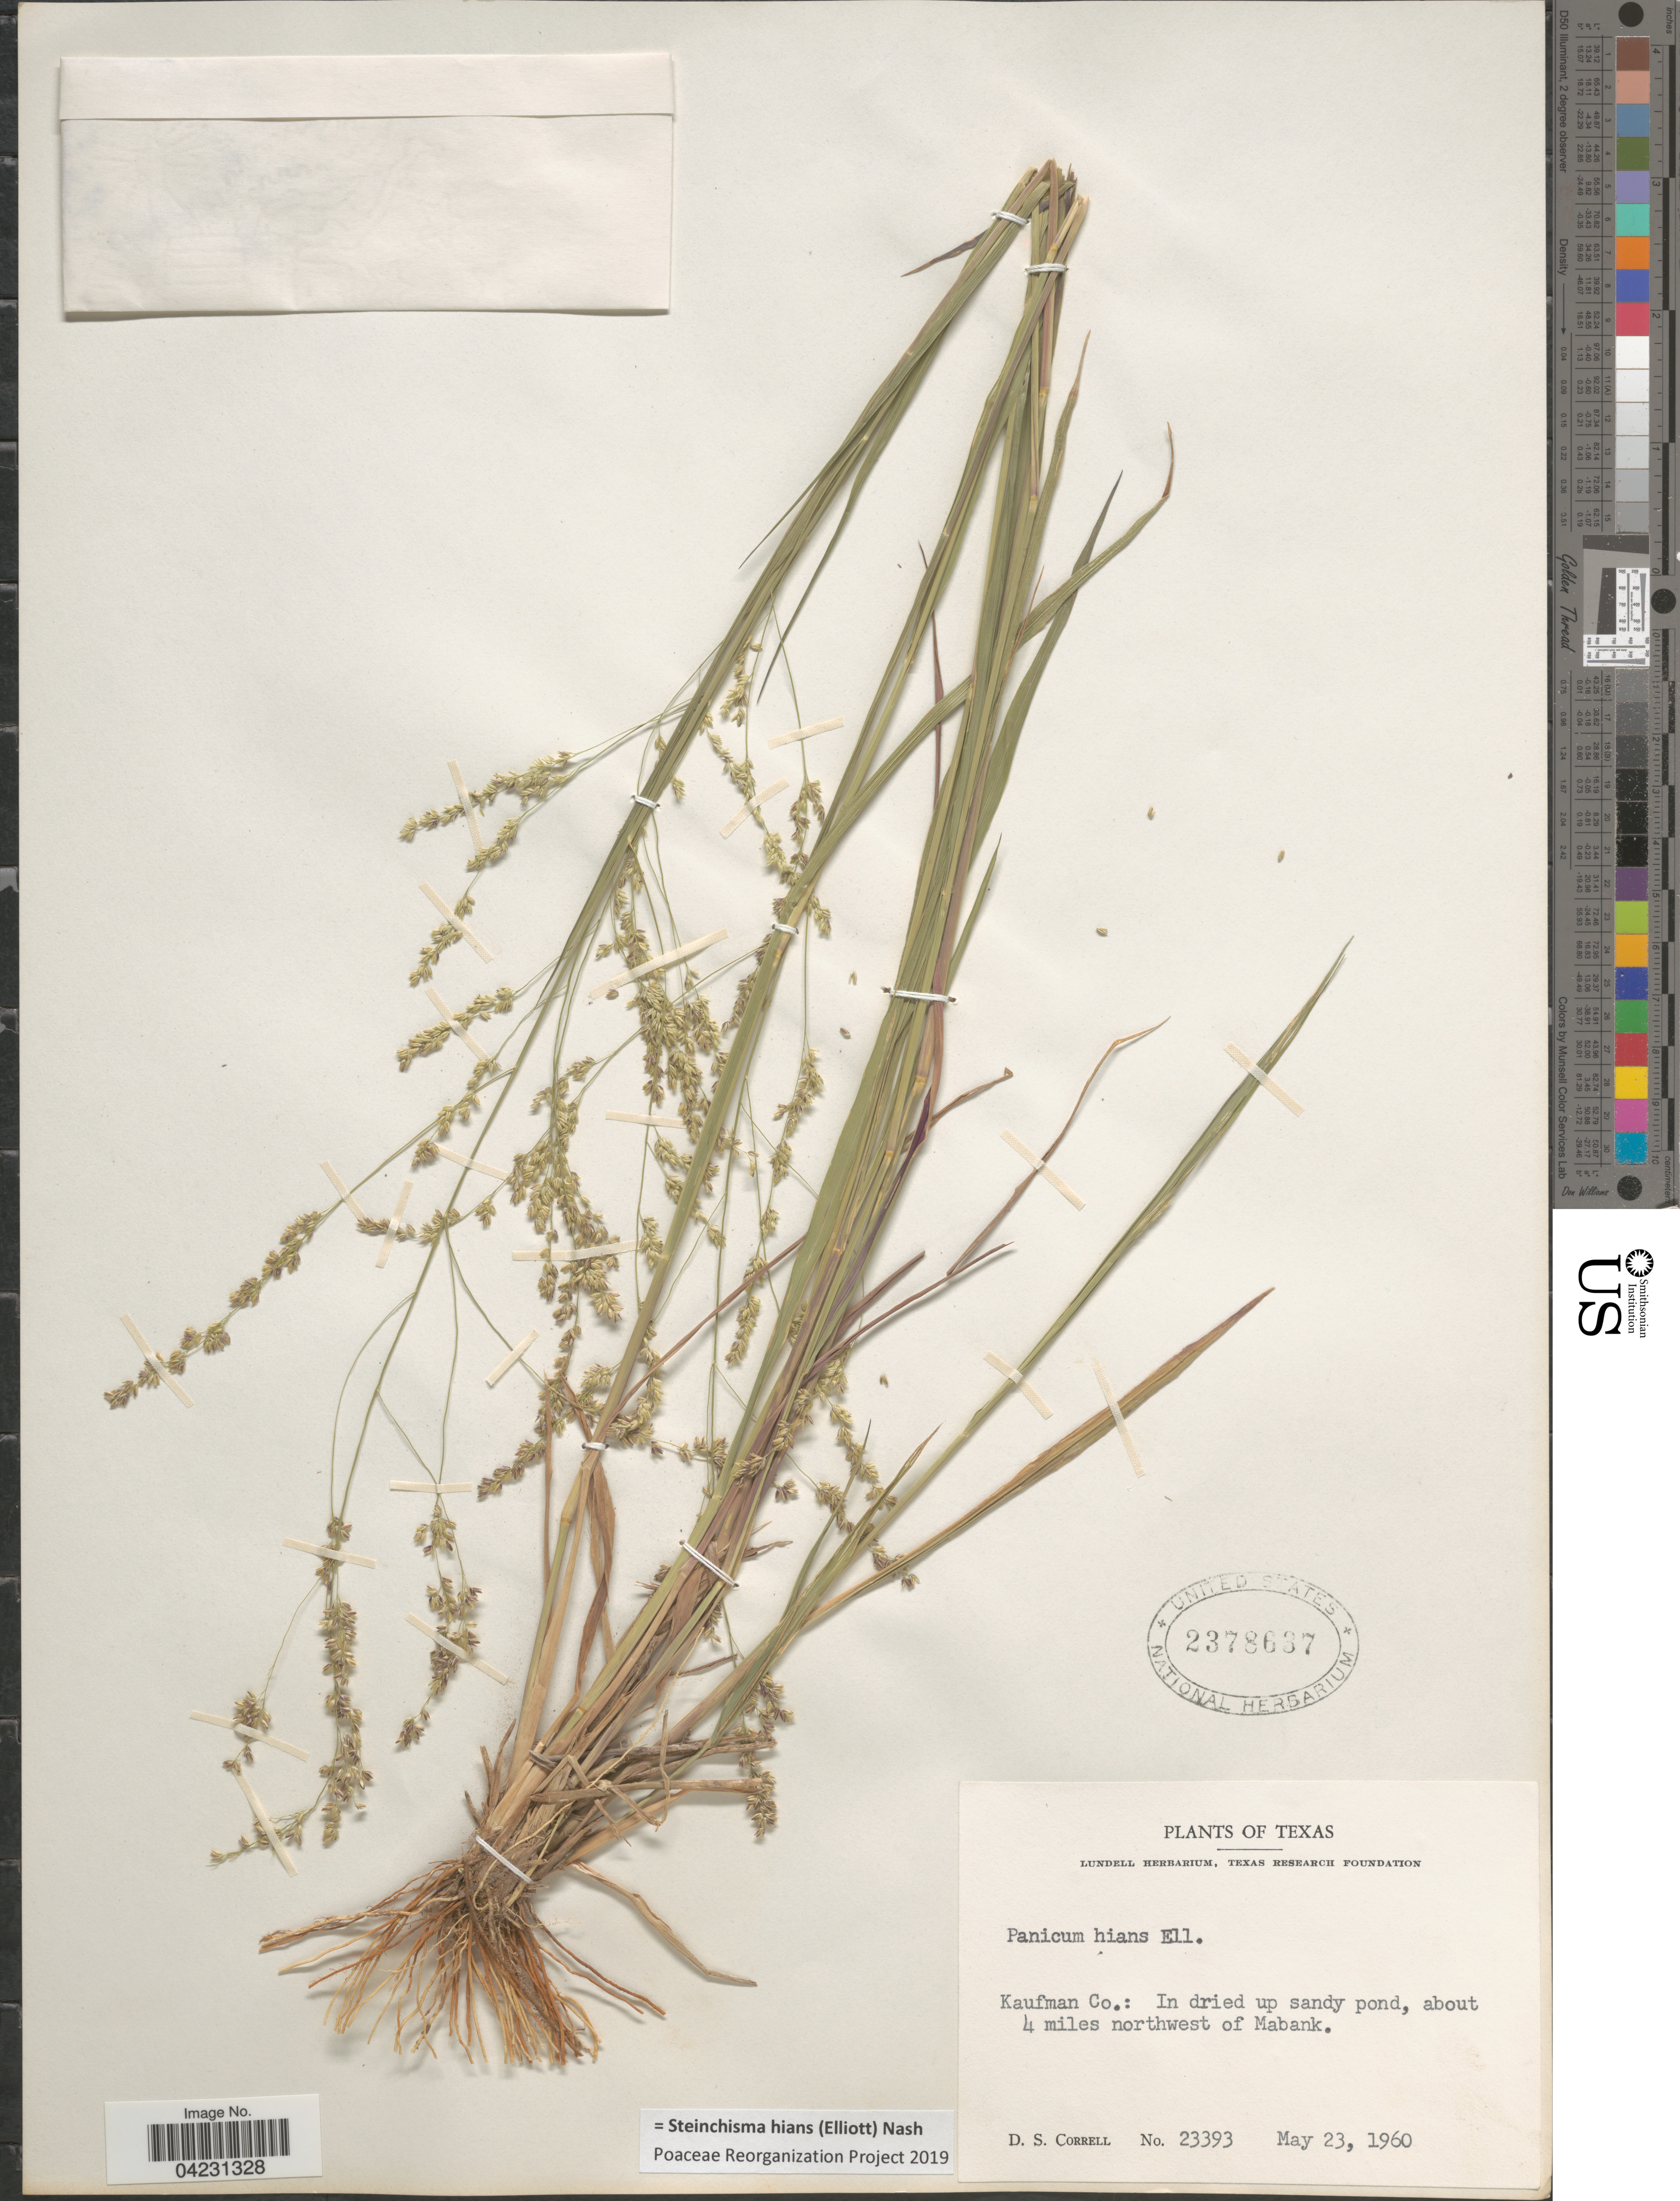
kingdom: Plantae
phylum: Tracheophyta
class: Liliopsida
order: Poales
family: Poaceae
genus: Steinchisma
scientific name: Steinchisma hians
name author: (Elliott) Nash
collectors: D. S. Correll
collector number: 23393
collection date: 1960-05-23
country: United States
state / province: Texas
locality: Kaufman Co.: In dried up sandy pond, about 4 miles northwest of Mabank.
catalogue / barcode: US 2378637